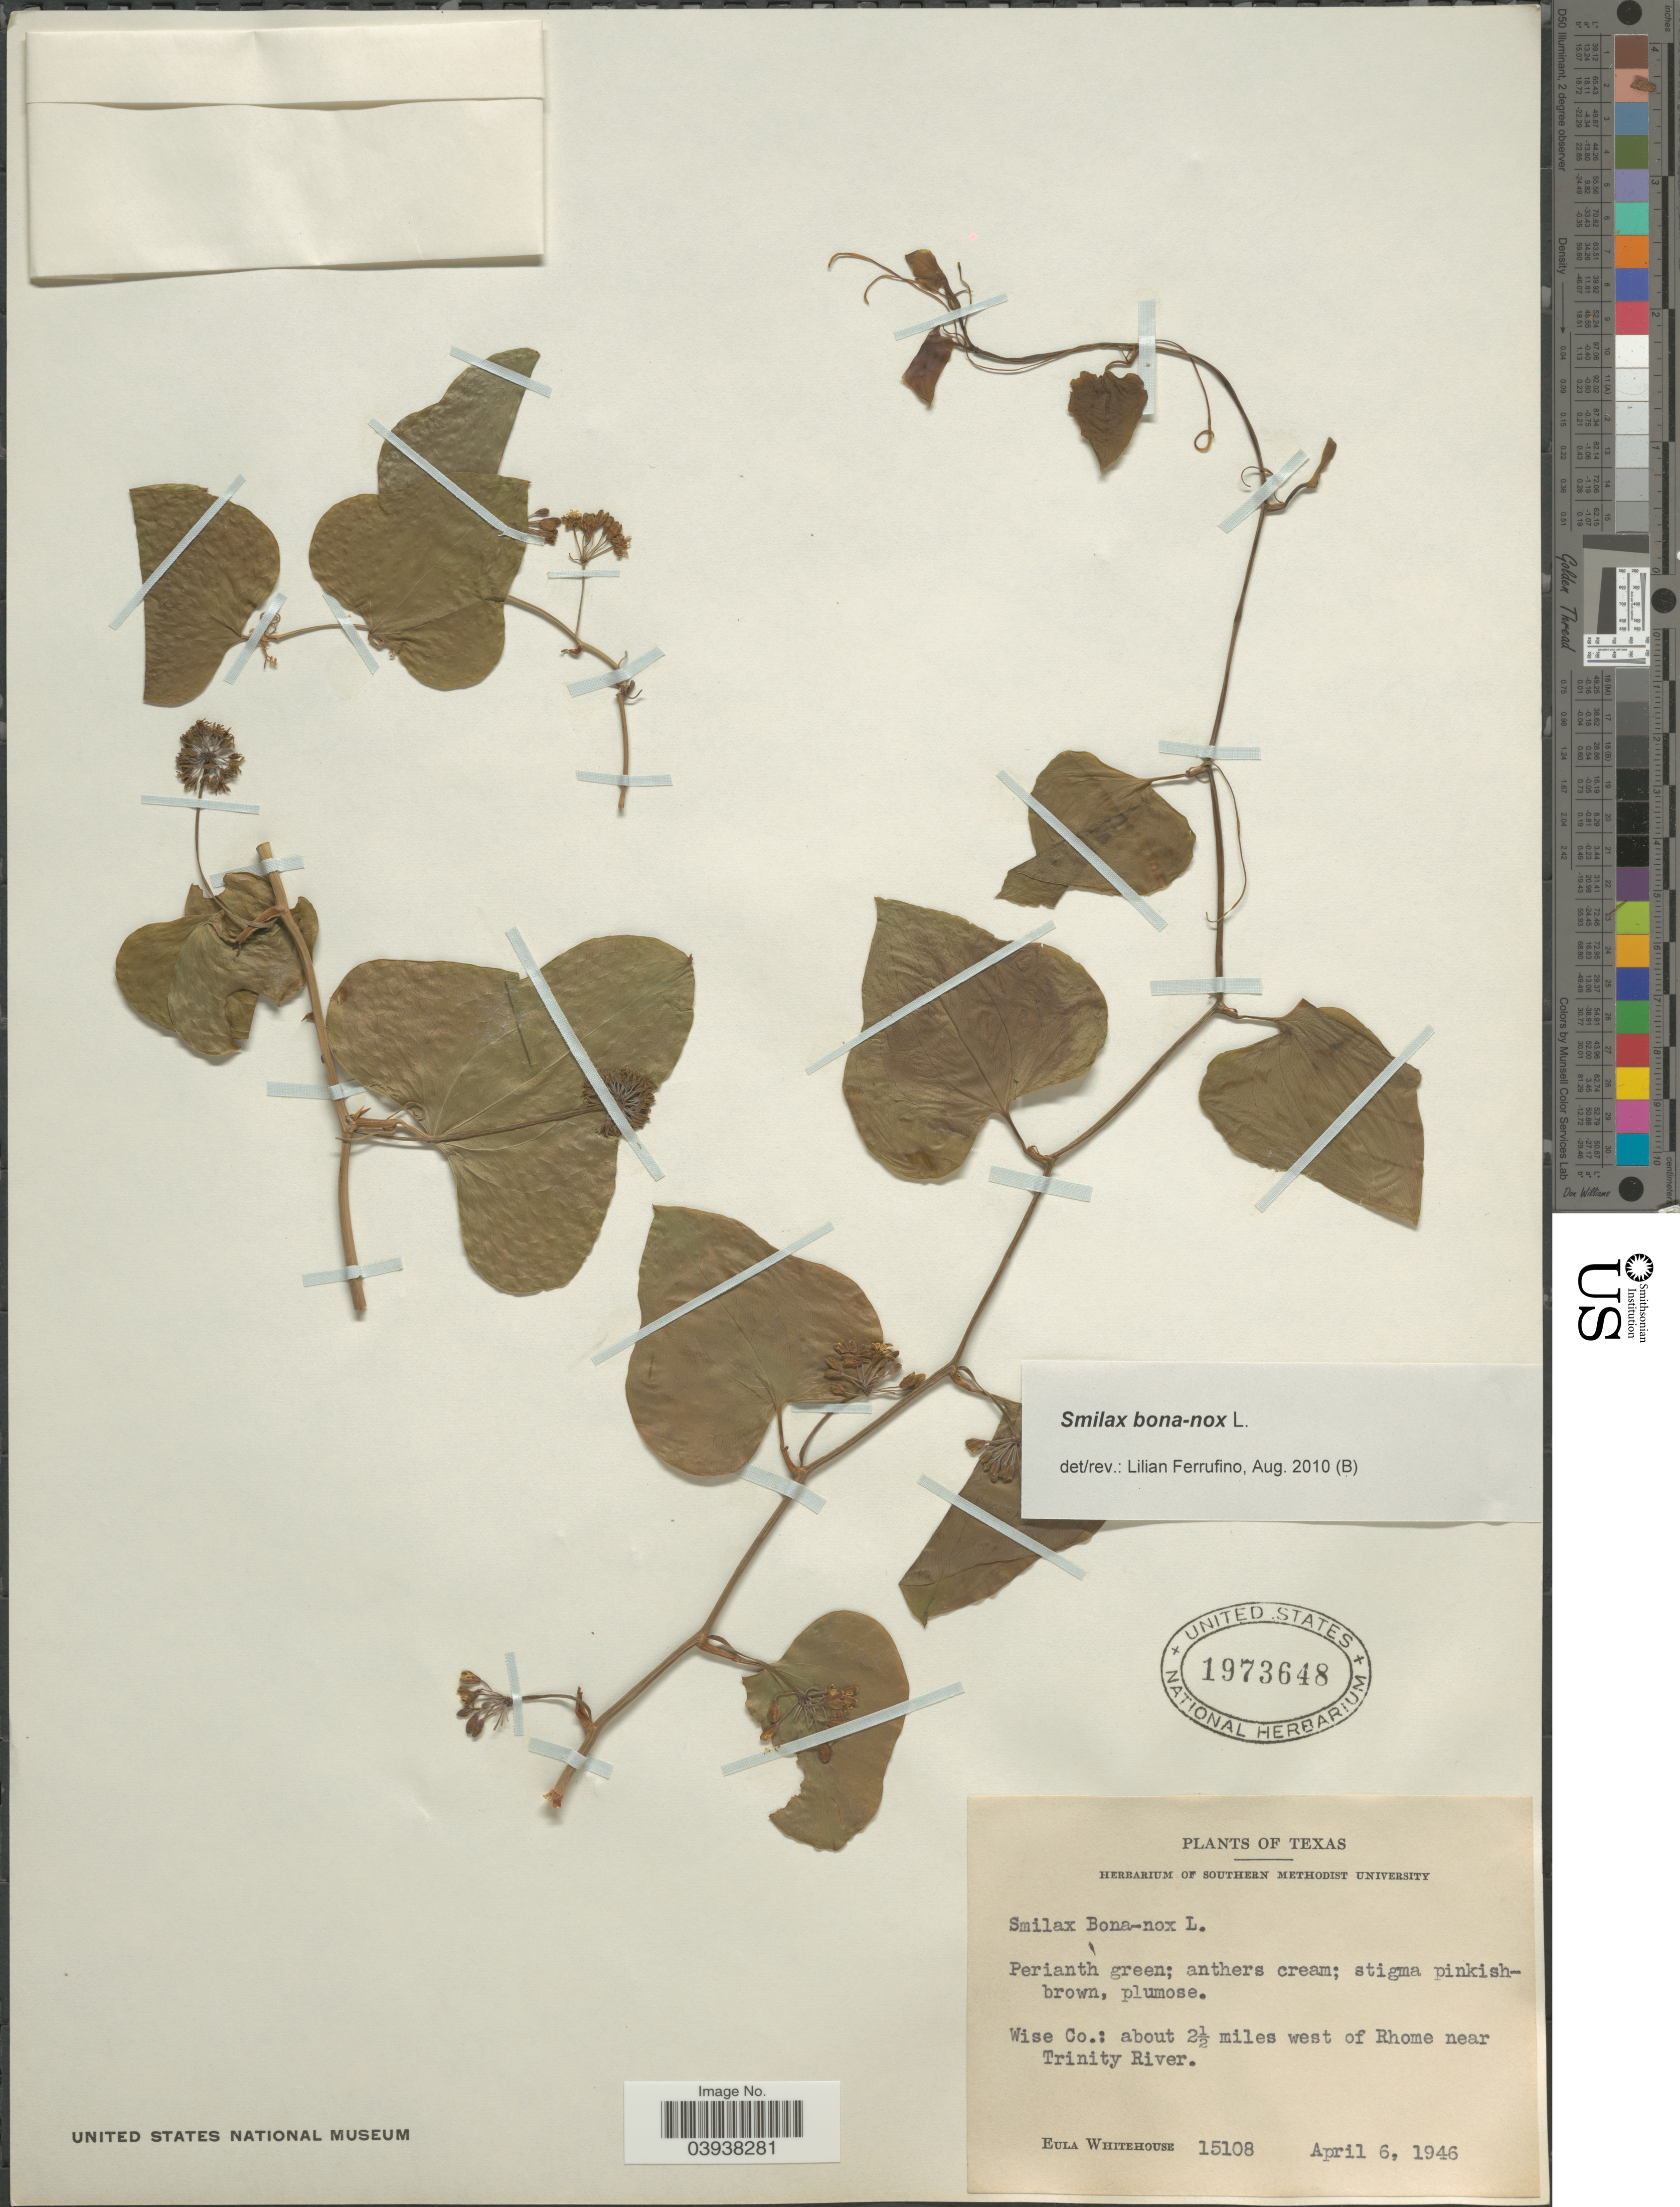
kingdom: Plantae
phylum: Tracheophyta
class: Liliopsida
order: Liliales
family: Smilacaceae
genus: Smilax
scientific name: Smilax bona-nox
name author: L.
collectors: E. Whitehouse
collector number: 15108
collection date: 1946-04-06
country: United States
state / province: Texas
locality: Wise Co.: about 2½ miles west of Rhome near Trinity River.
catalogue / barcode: US 1973648